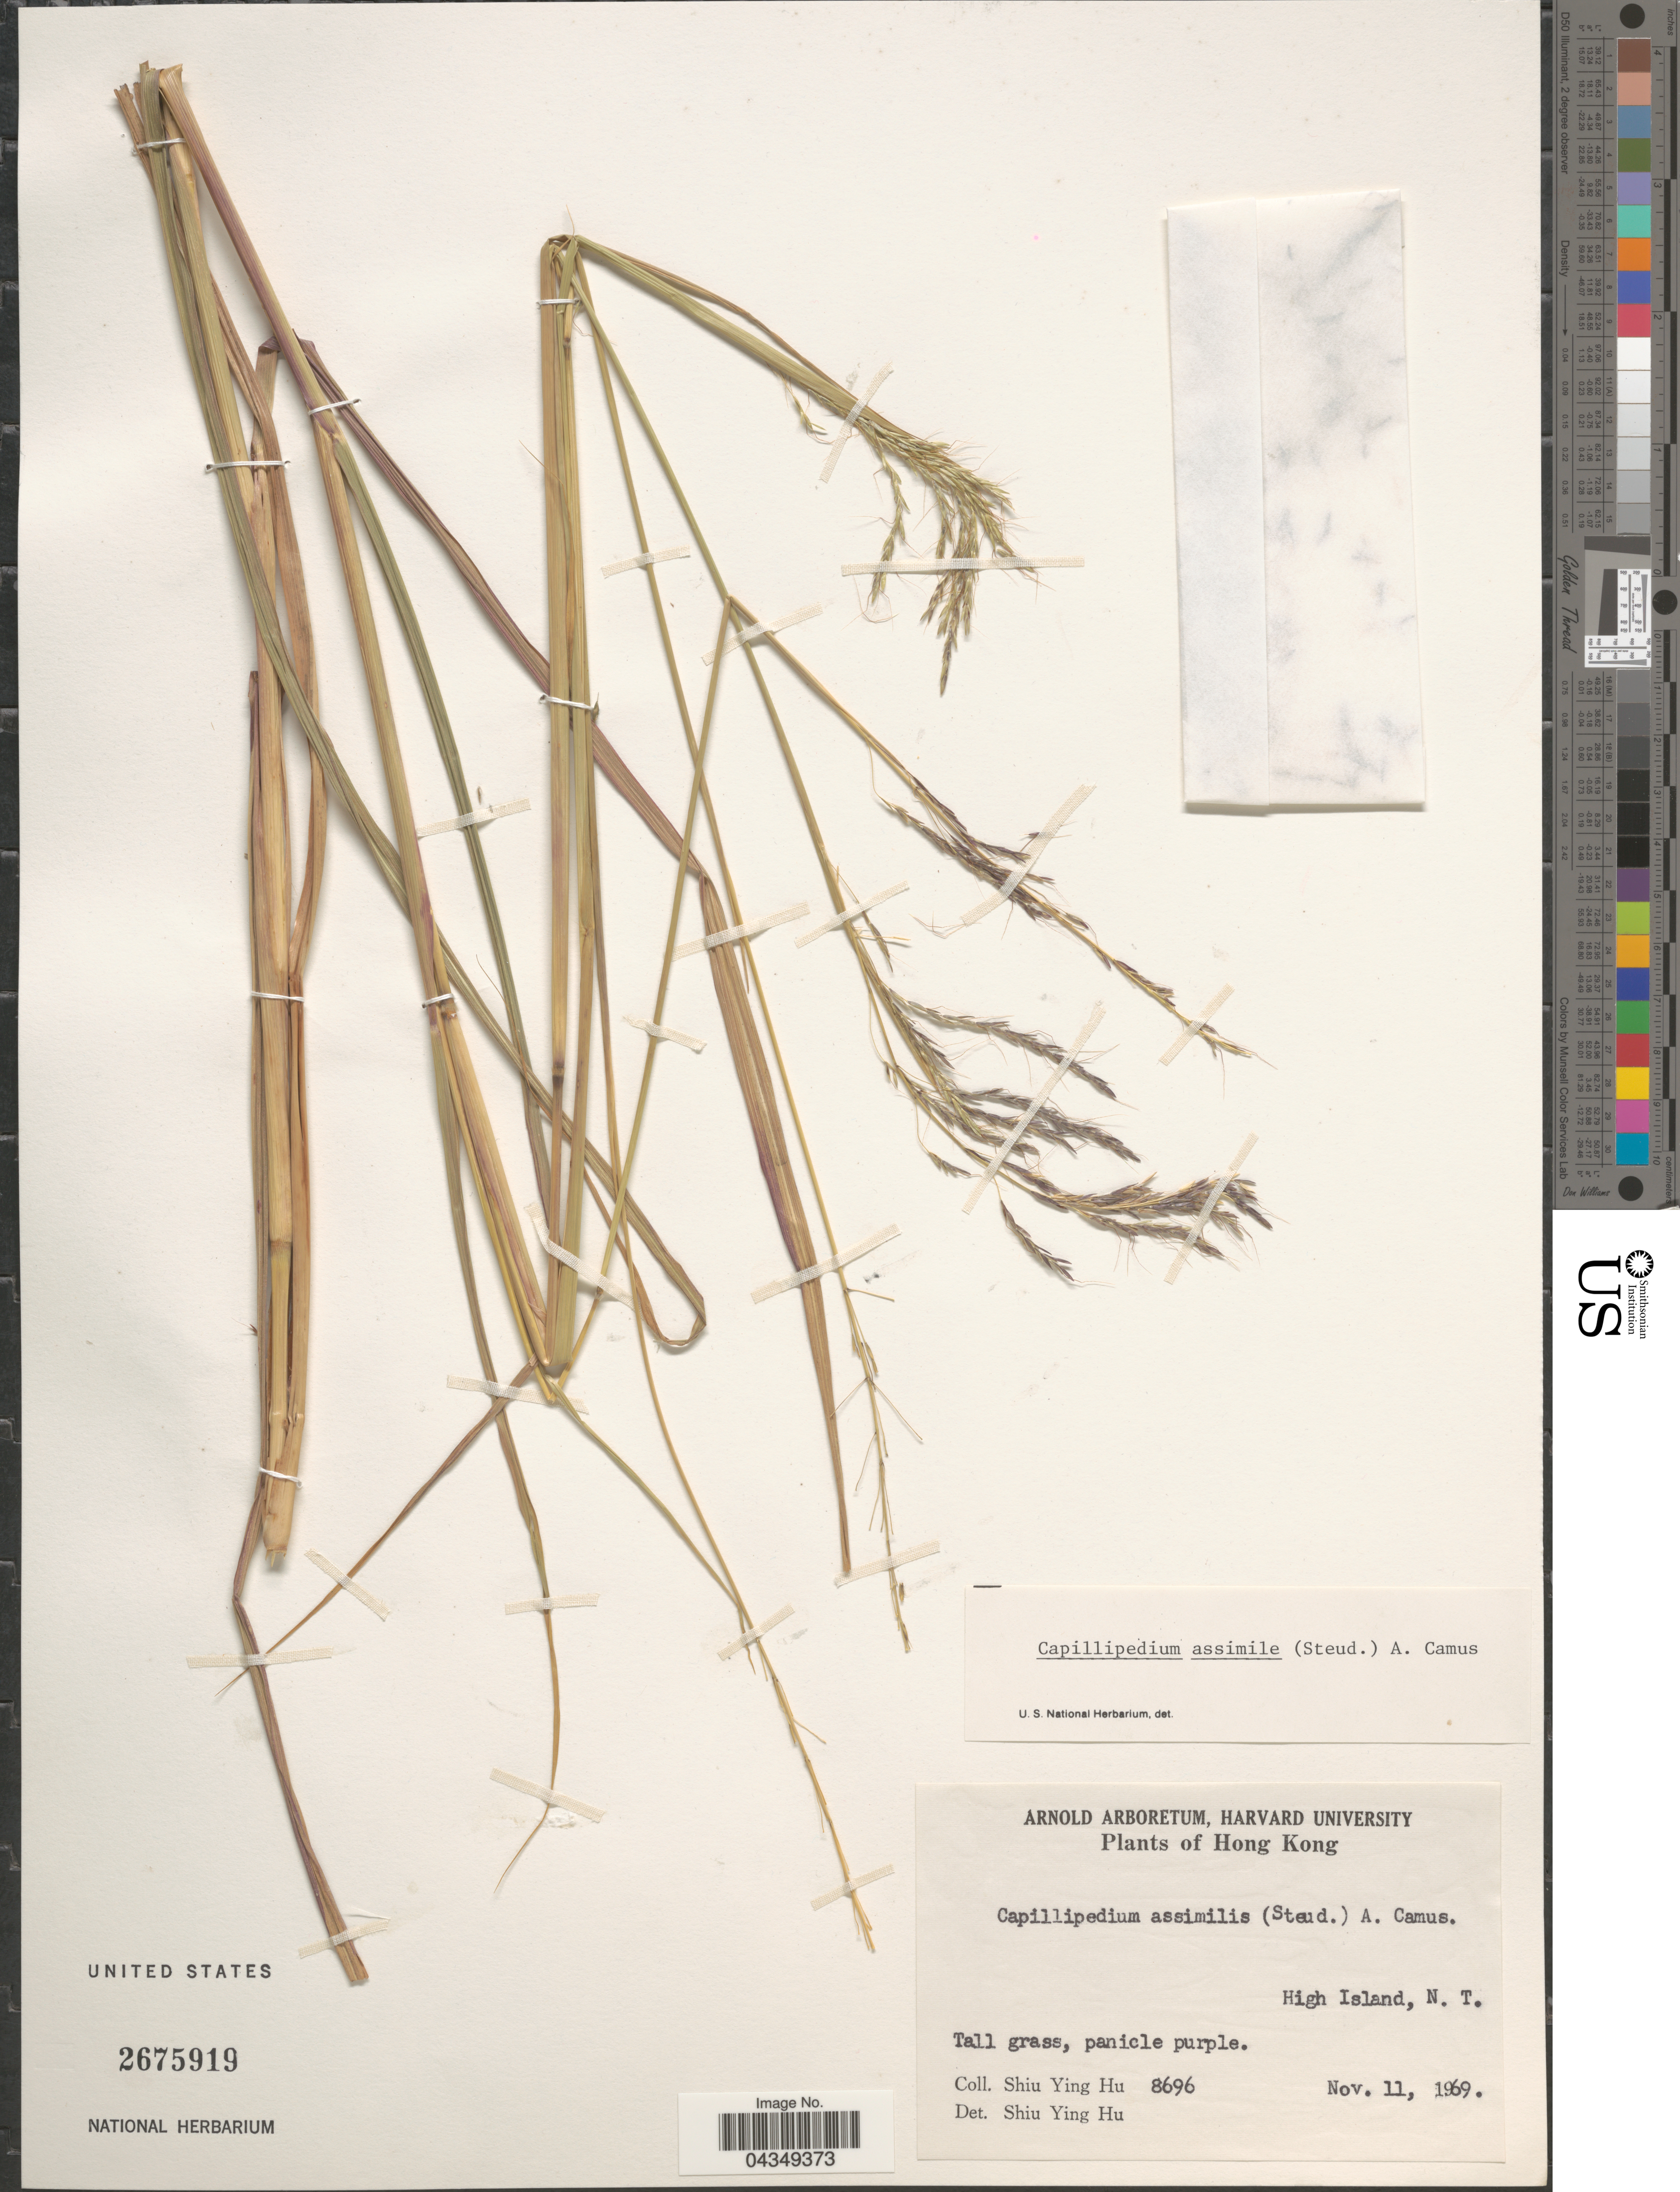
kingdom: Plantae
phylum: Tracheophyta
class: Liliopsida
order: Poales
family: Poaceae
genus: Capillipedium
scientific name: Capillipedium assimile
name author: (Steud.) A. Camus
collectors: S. Y. Hu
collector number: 8696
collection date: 1969-11-11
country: China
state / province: Hong Kong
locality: High Island, N.T.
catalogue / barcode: US 2675919